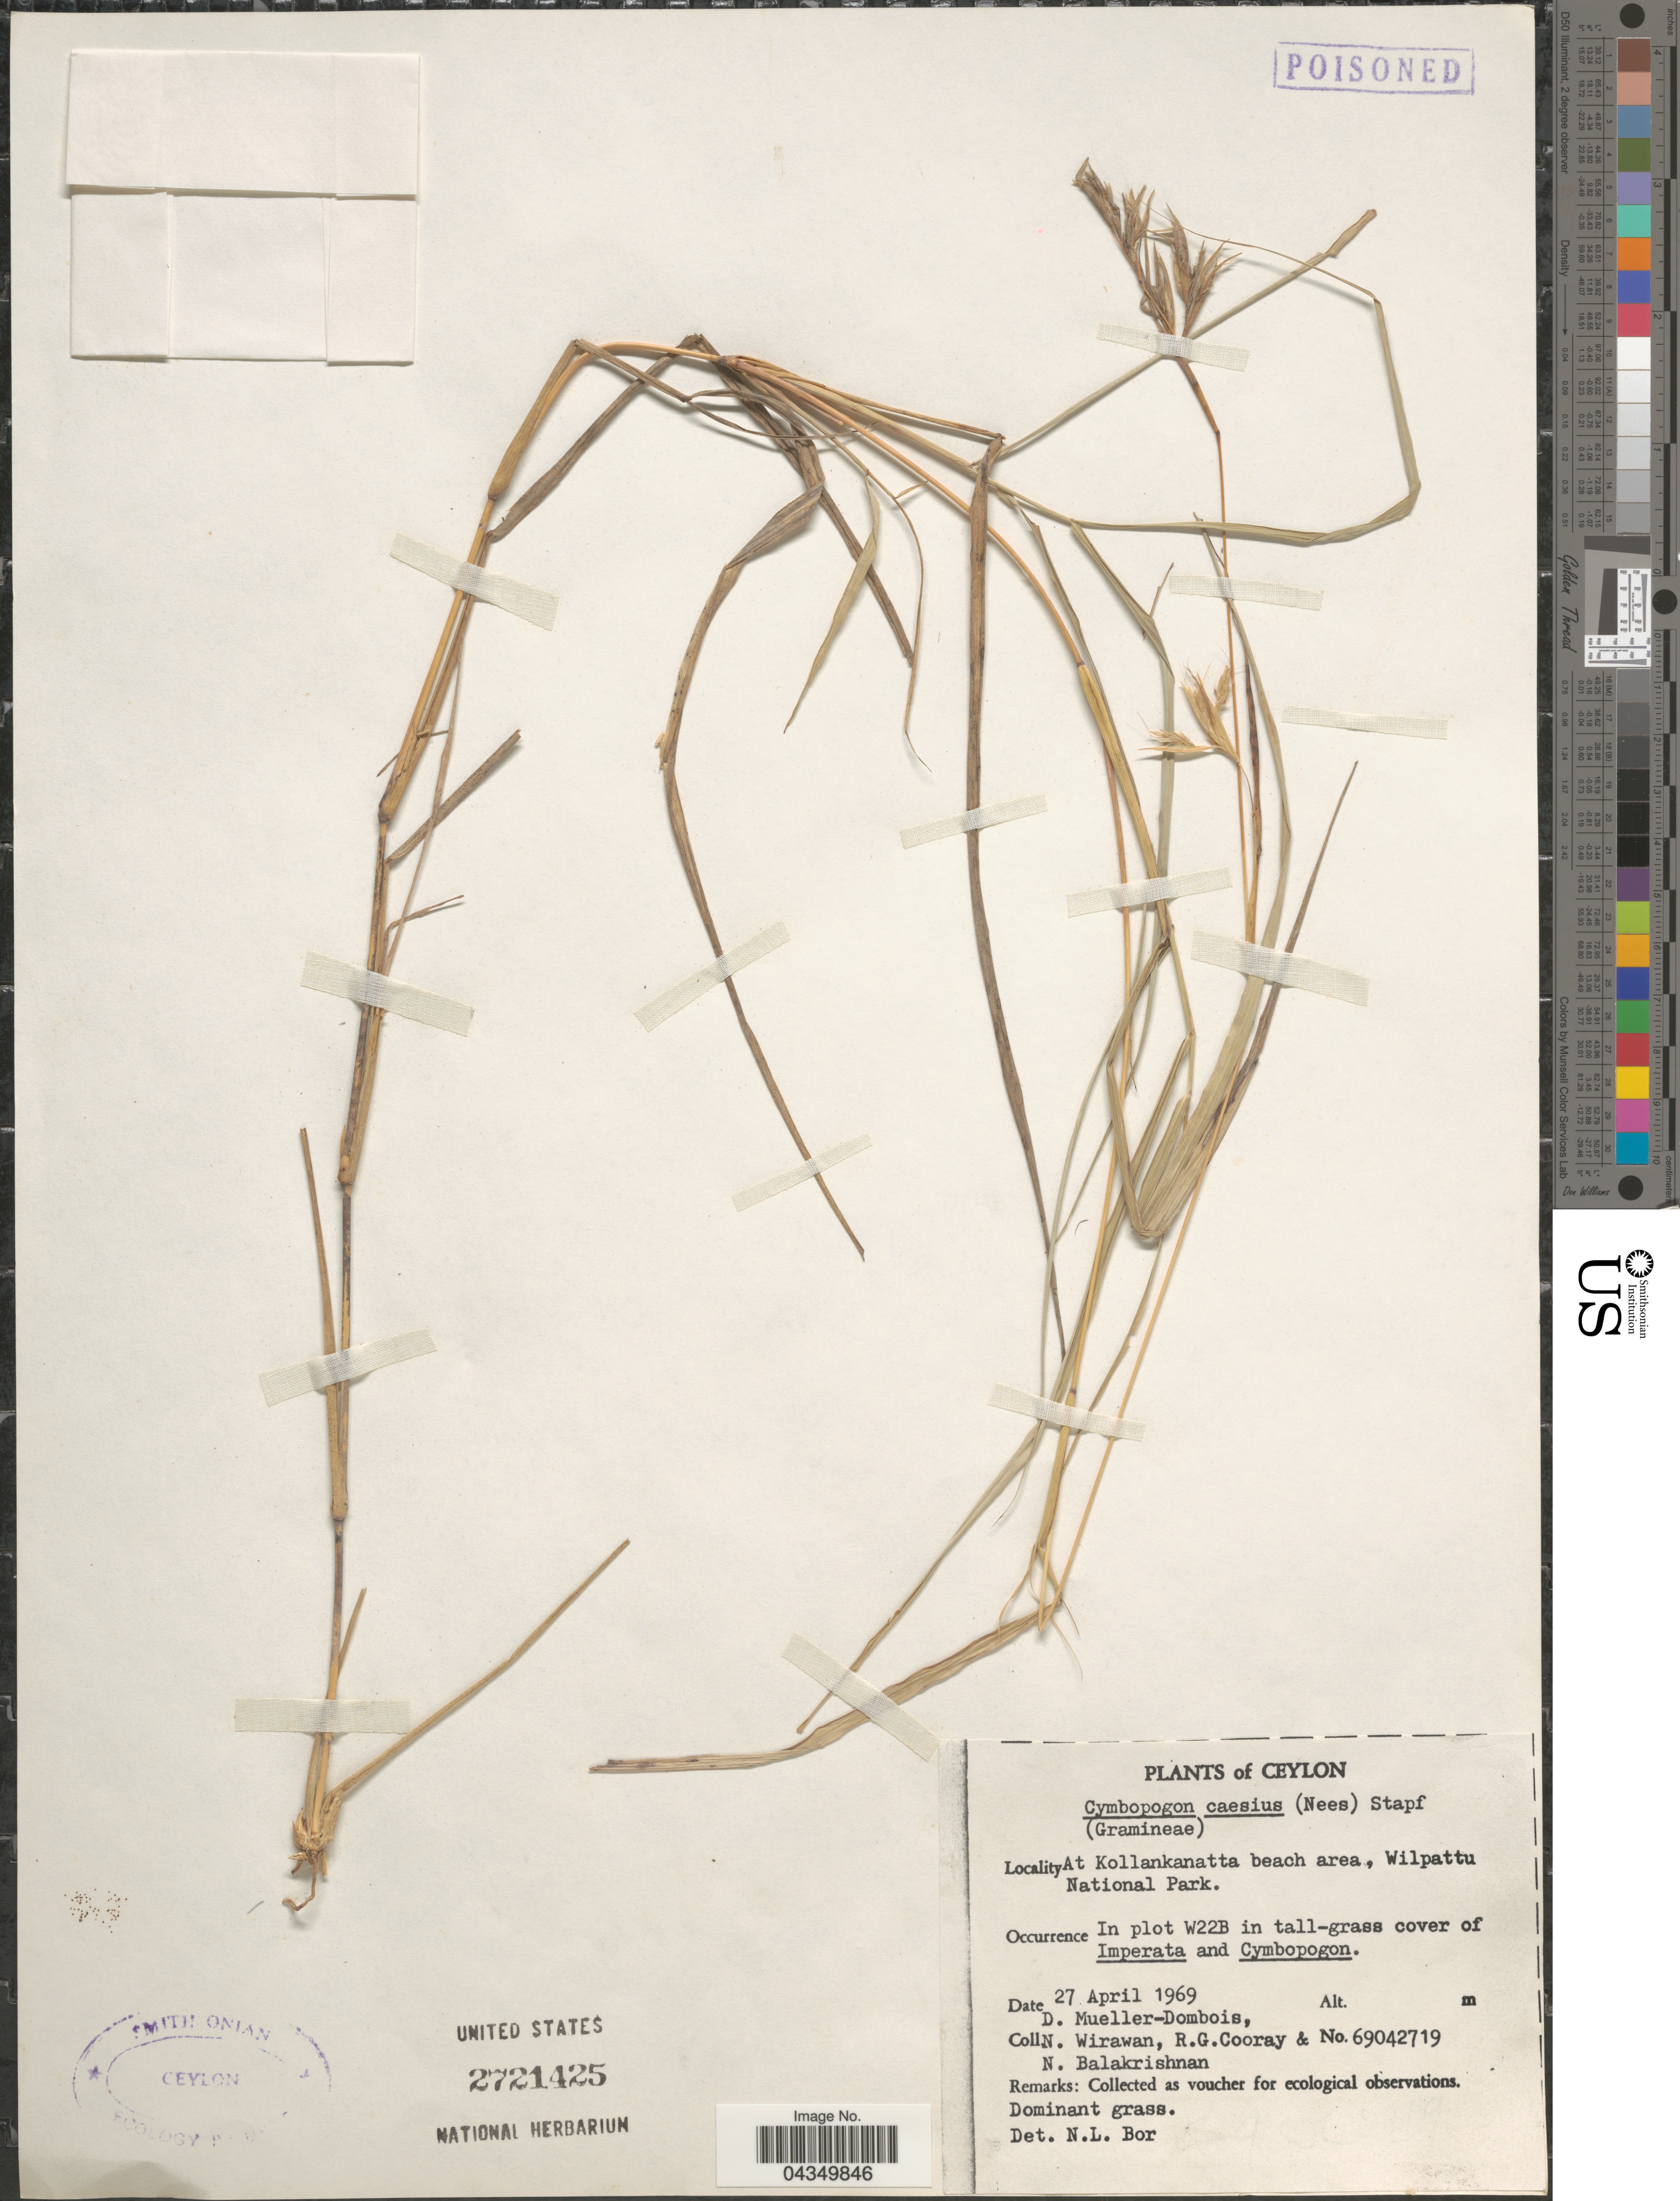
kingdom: Plantae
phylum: Tracheophyta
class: Liliopsida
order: Poales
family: Poaceae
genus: Cymbopogon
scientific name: Cymbopogon caesius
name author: (Nees ex Hook. & Arn.) Stapf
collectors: D. Mueller-Dombois, N. Wirawan, R. Cooray & N. Balakrishnan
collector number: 69042719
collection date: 1969-04-27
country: Sri Lanka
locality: Ceylon. At Kollankanatta beach area, Wilpattu National Park. In plot W22B.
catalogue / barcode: US 2721425